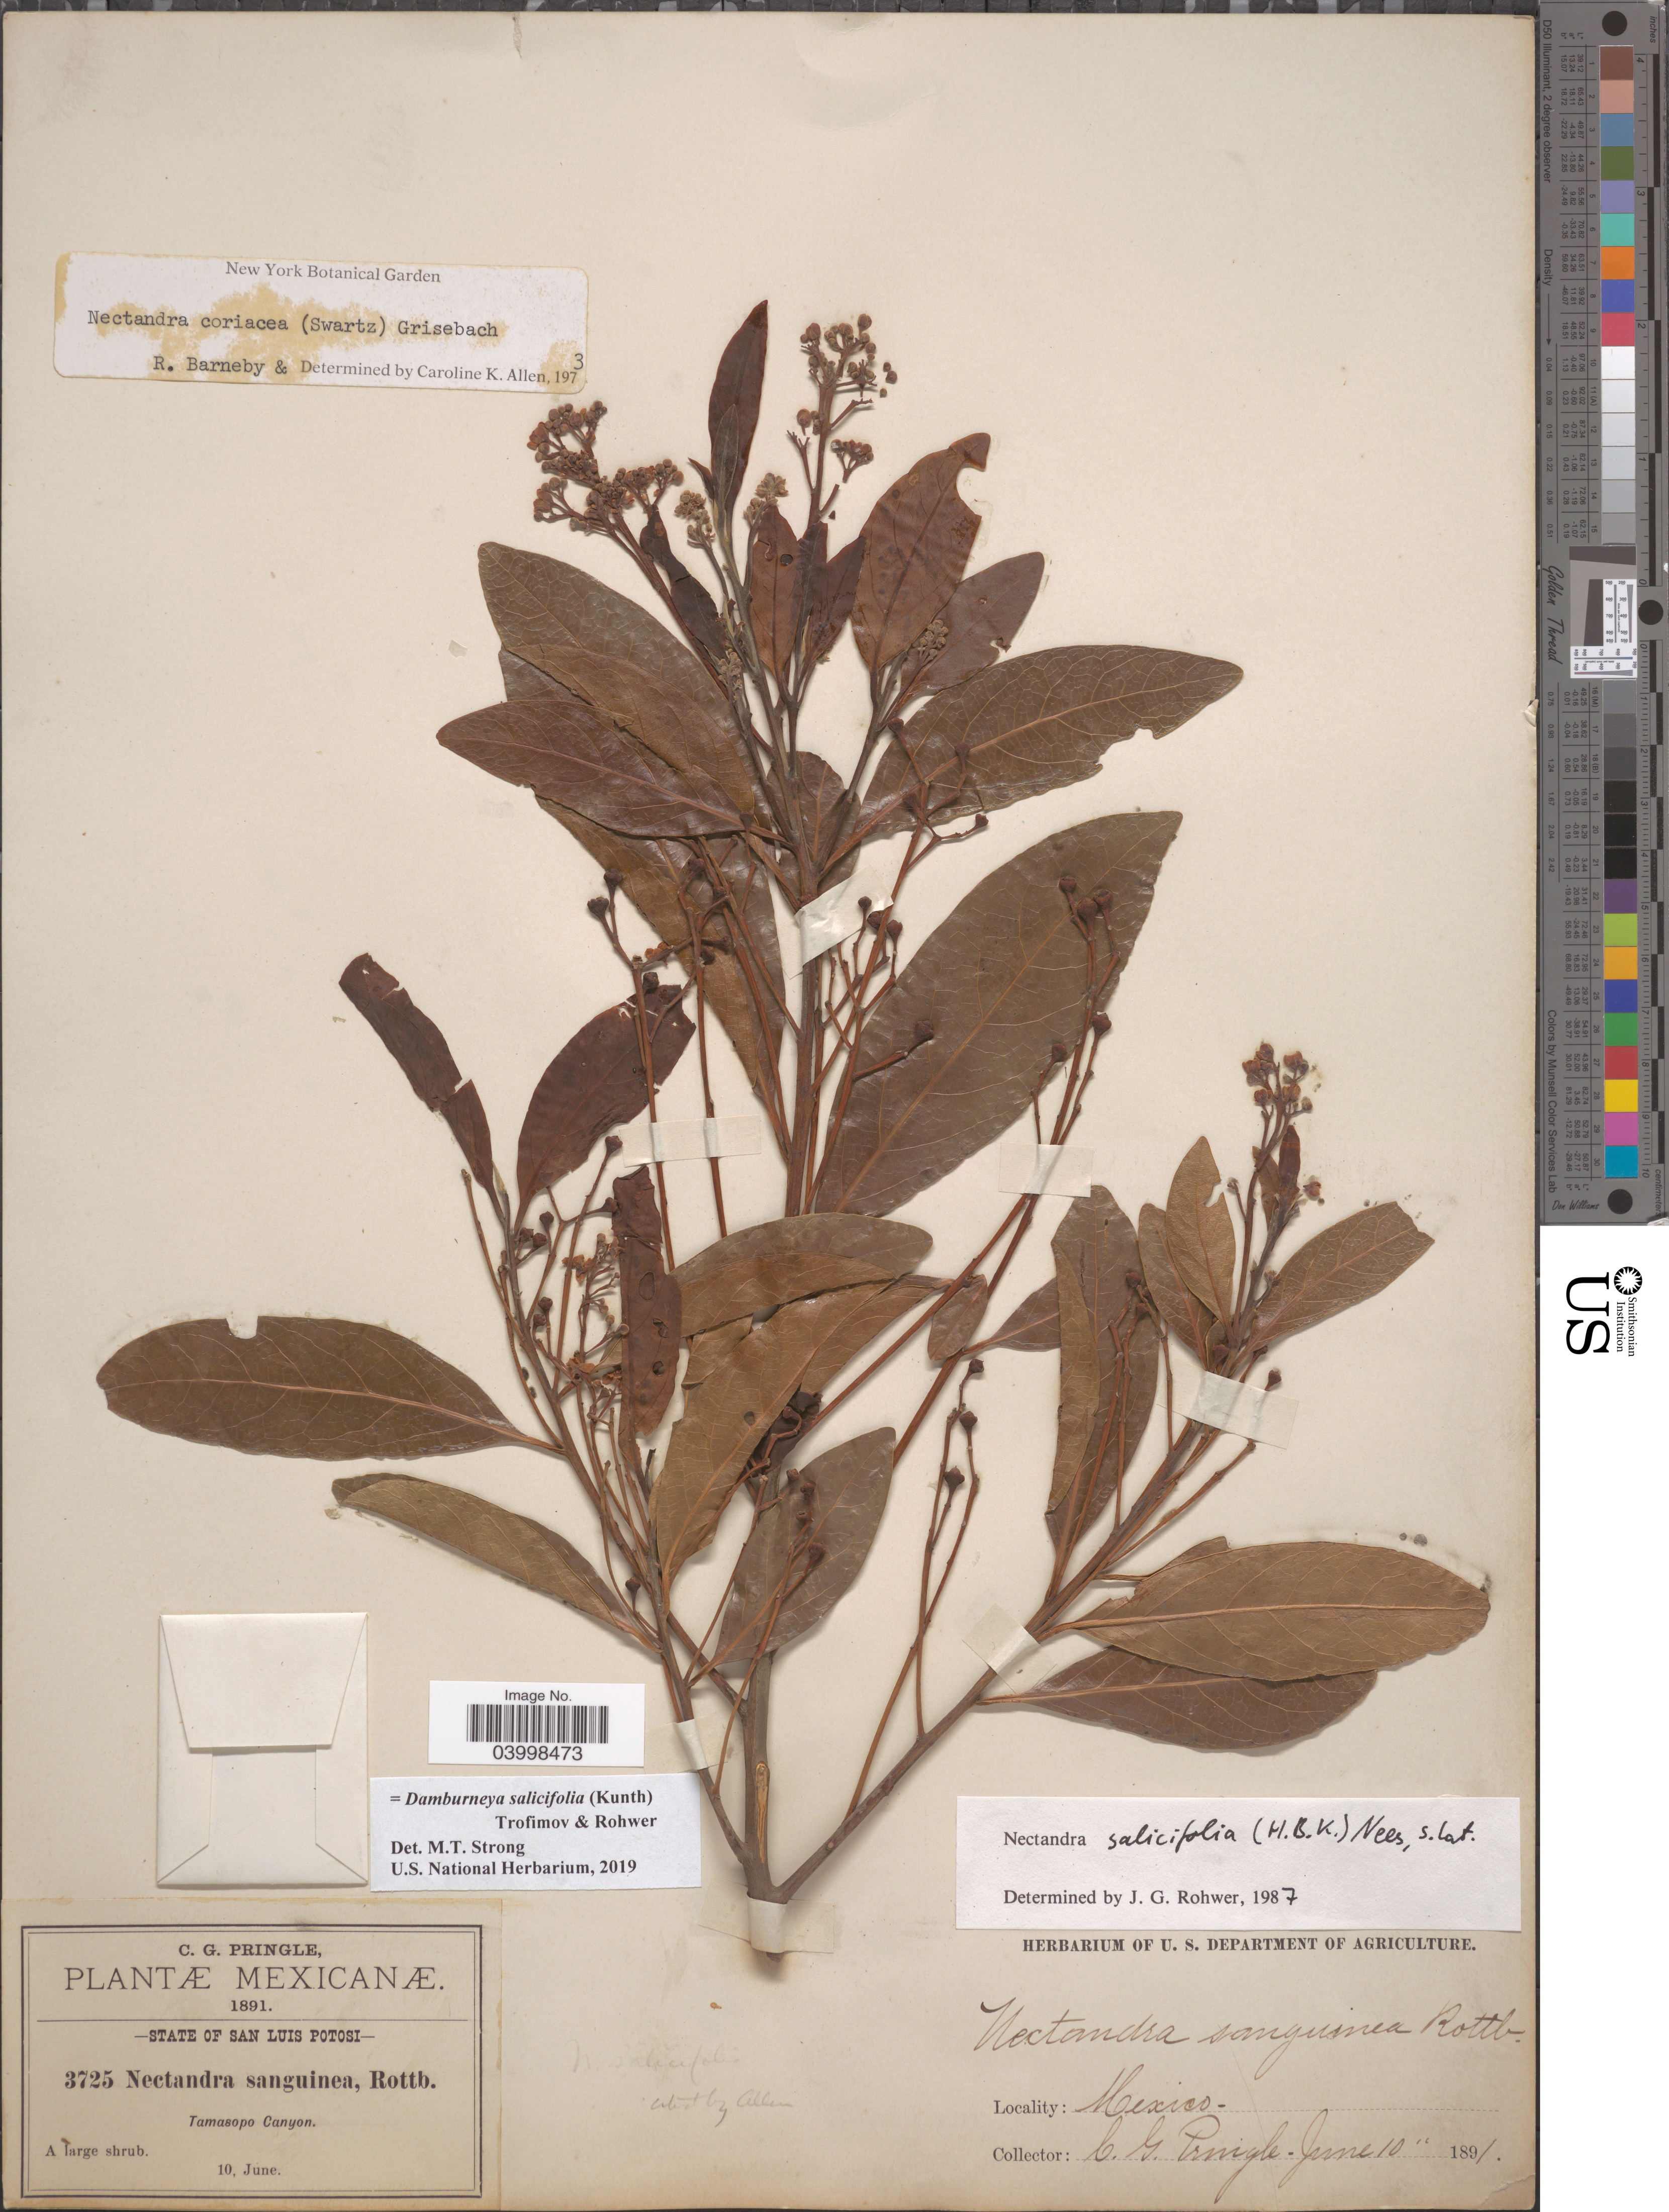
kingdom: Plantae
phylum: Tracheophyta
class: Magnoliopsida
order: Laurales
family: Lauraceae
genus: Damburneya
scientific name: Damburneya salicifolia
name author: (Kunth) Trofimov & Rohwer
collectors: C. G. Pringle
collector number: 3725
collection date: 1891-06-10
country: Mexico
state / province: San Luis Potosí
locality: Tamasopo Canyon.